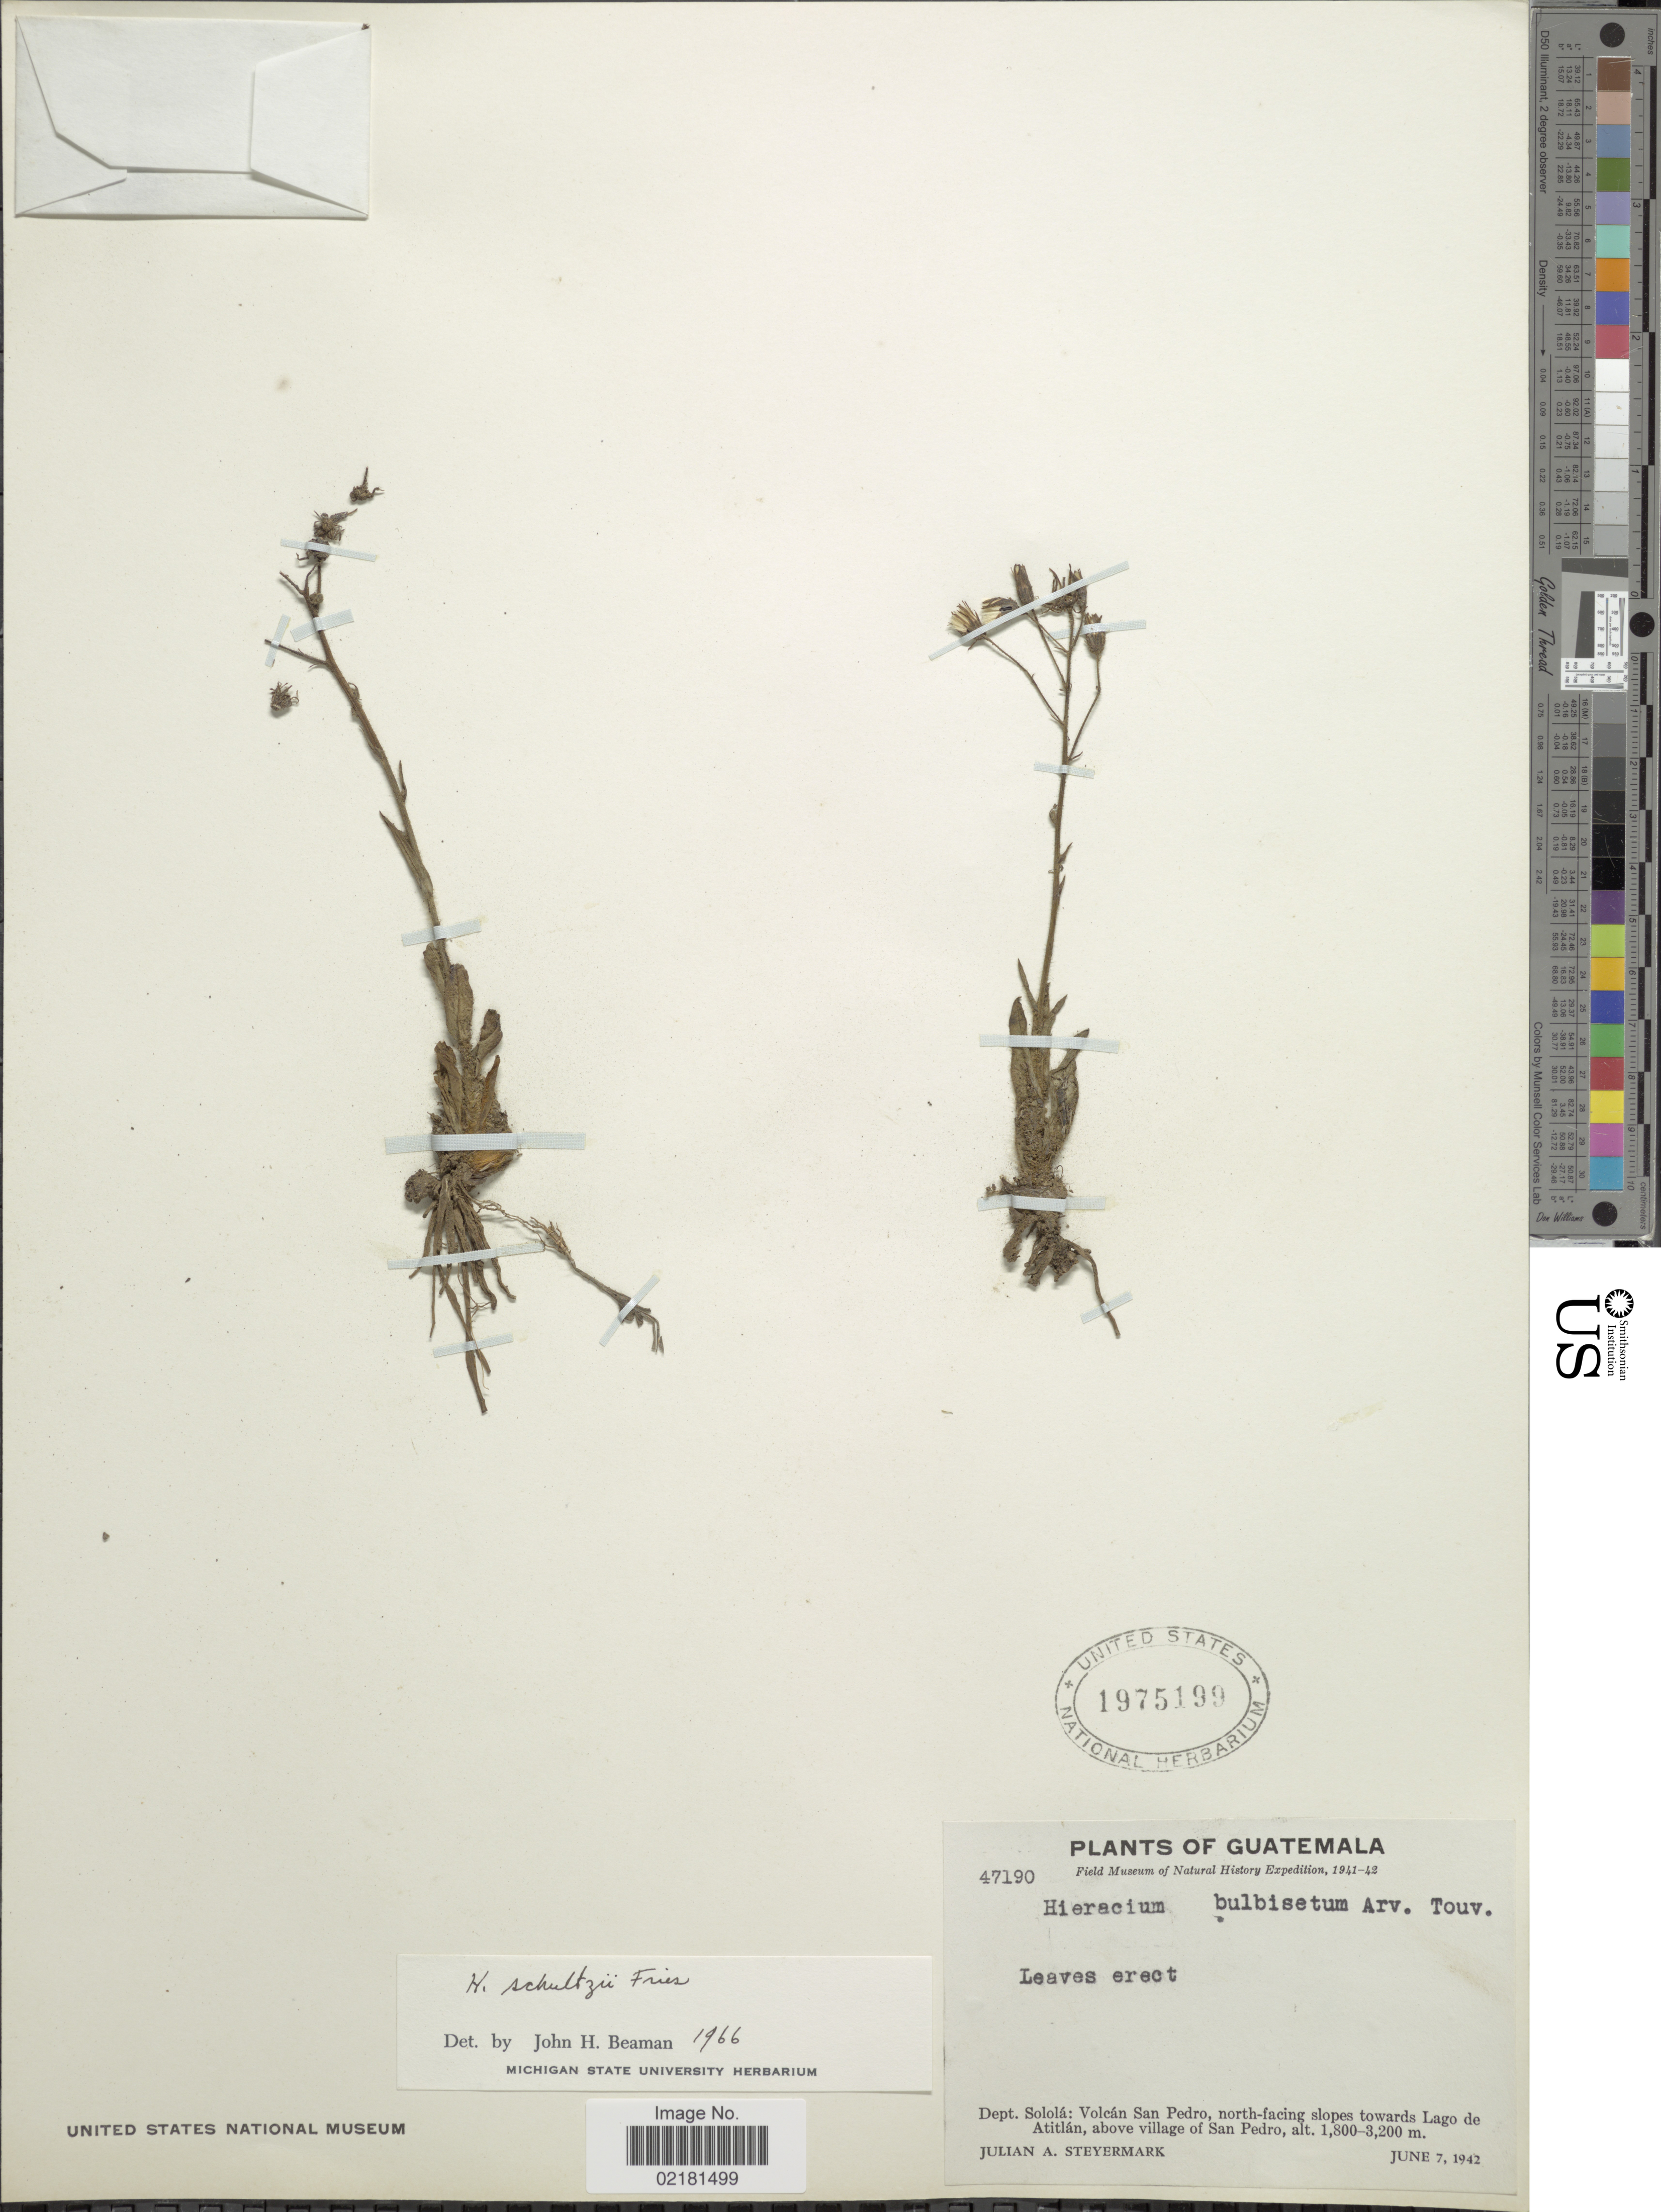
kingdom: Plantae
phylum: Tracheophyta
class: Magnoliopsida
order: Asterales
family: Asteraceae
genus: Hieracium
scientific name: Hieracium schultzii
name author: Fr.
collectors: J. Steyermark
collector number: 47190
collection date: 1942-06-07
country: Guatemala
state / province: Sololá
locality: Volcan San Pedro, north-facing slopes towards Lago de Atitlan, above village of San Pedro.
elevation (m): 1800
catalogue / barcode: US 1975199